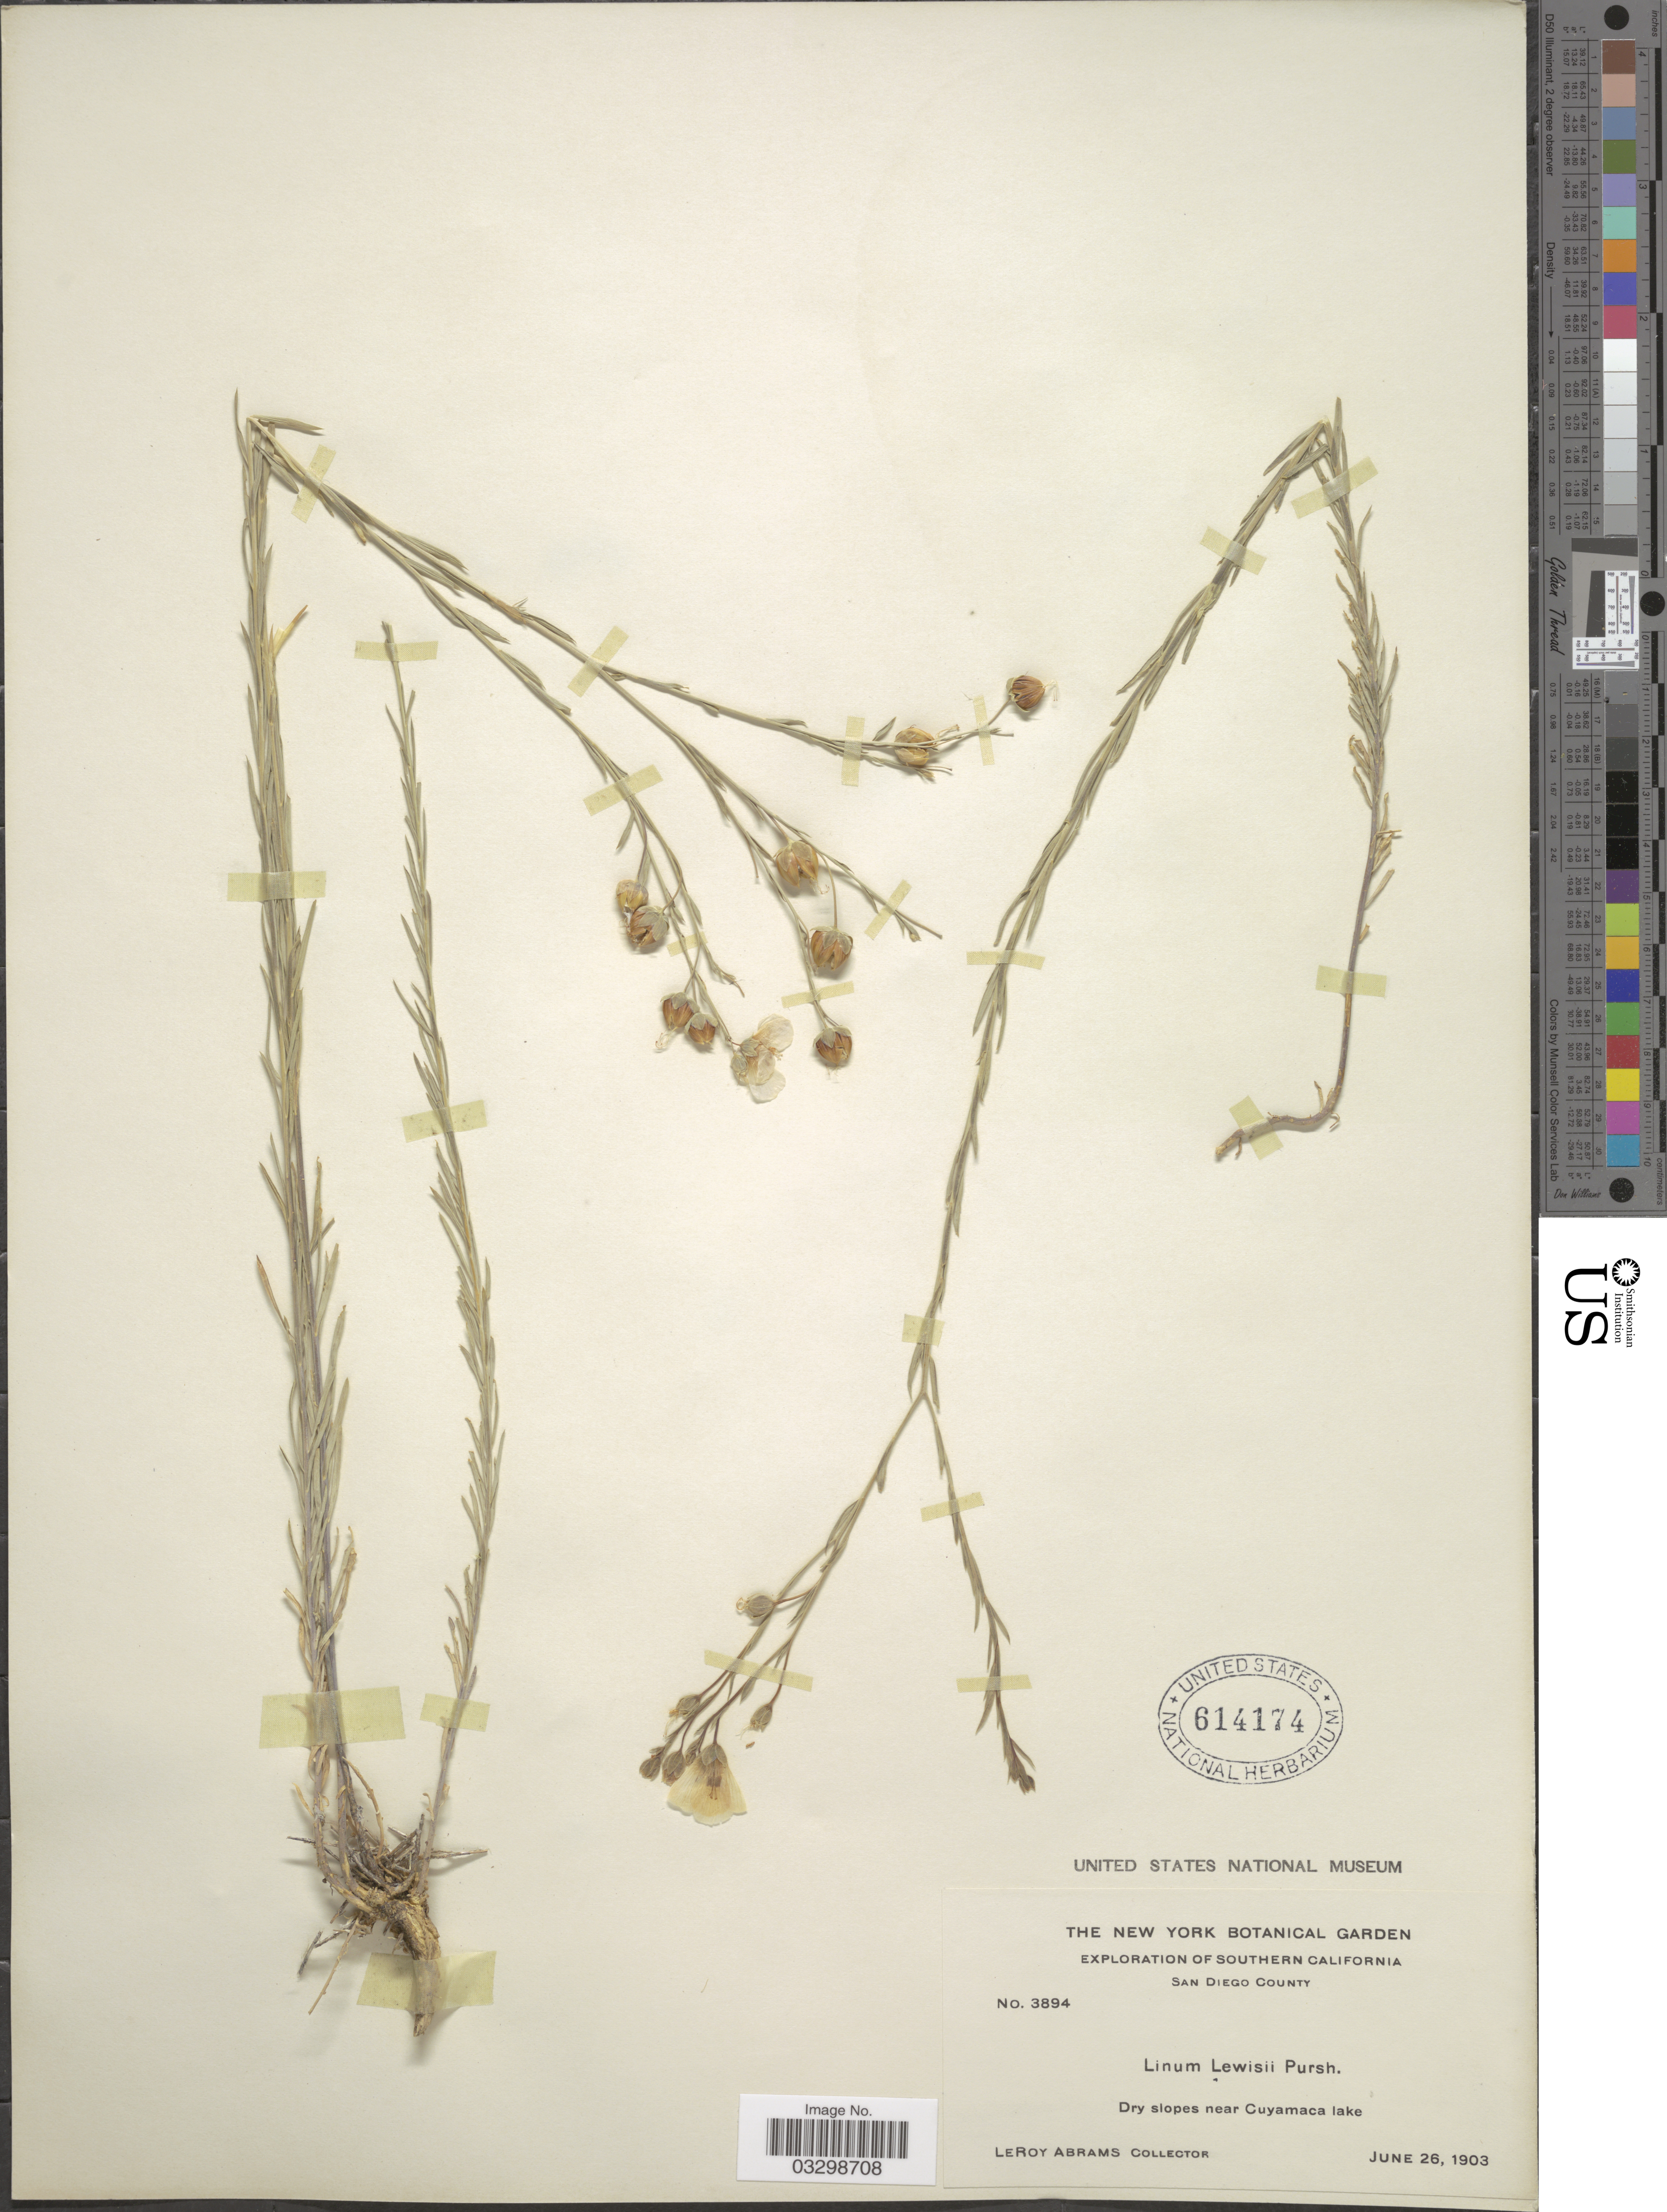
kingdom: Plantae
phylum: Tracheophyta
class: Magnoliopsida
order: Malpighiales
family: Linaceae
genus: Linum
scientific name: Linum lewisii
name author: Pursh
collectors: L. Abrams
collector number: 3894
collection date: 1903-06-26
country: United States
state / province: California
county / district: San Diego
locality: Southern California. San Diego County. Dry slopes near Cuyamaca lake.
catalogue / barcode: US 614174